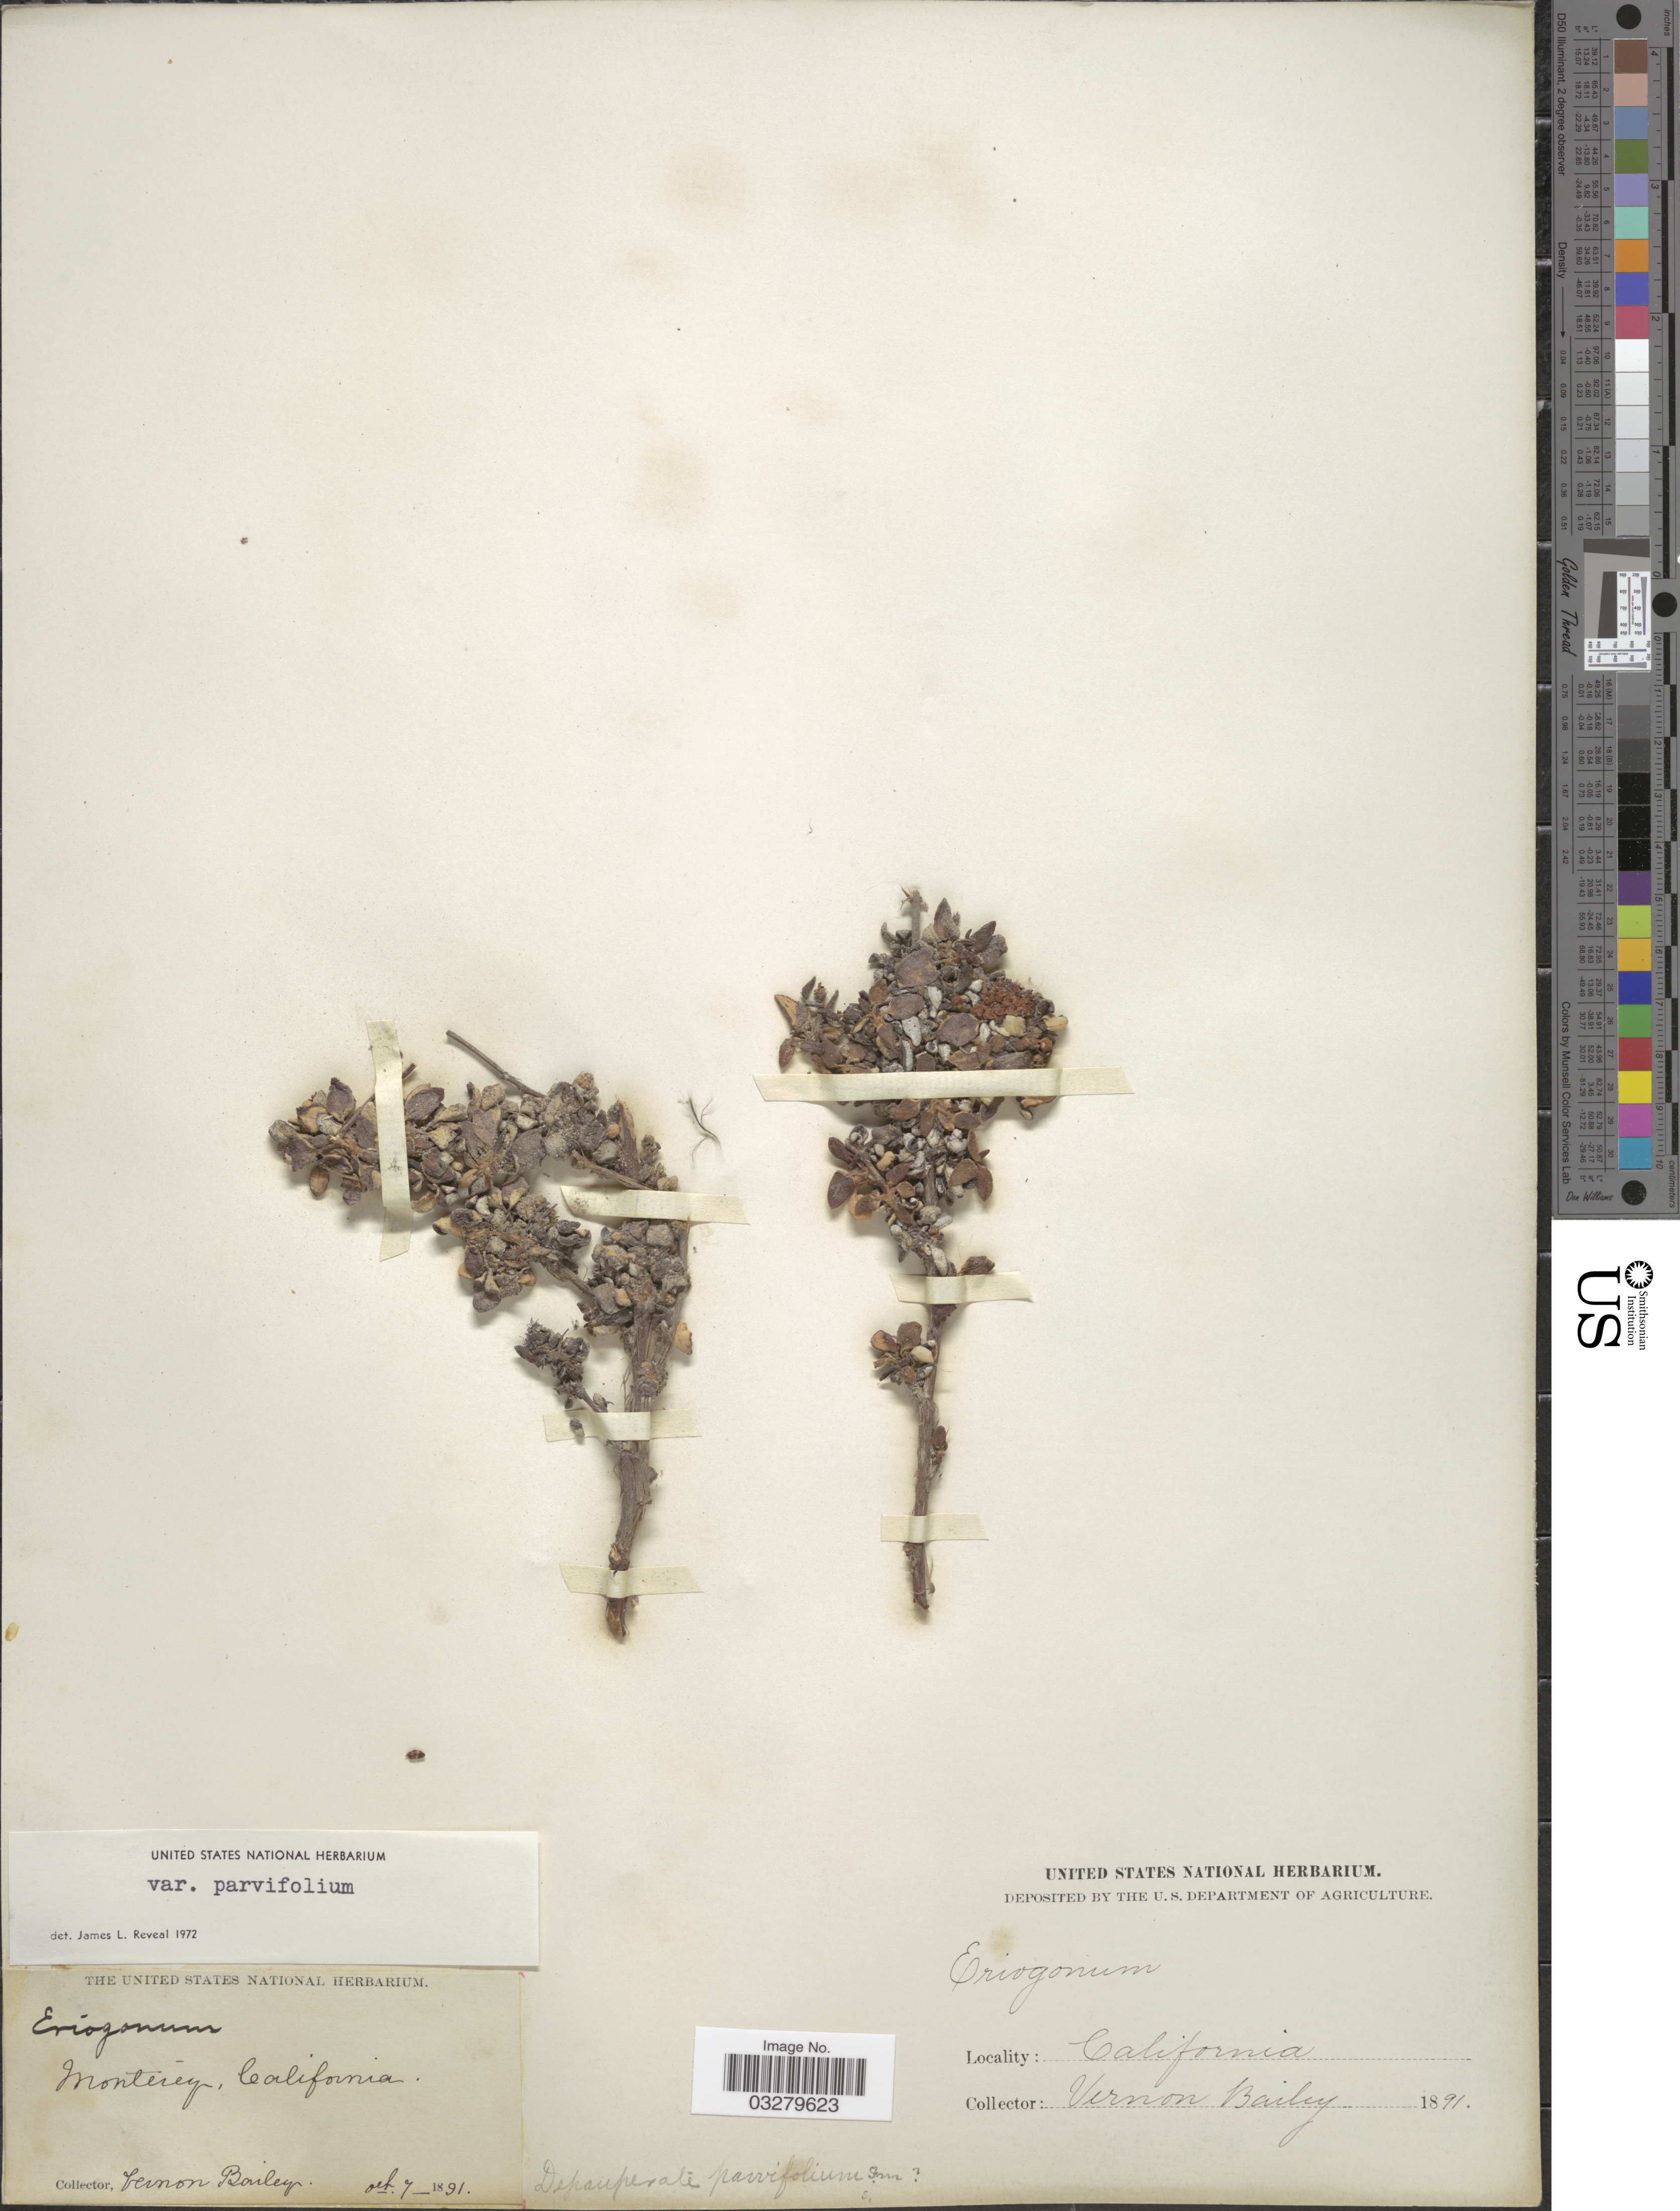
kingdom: Plantae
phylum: Tracheophyta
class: Magnoliopsida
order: Caryophyllales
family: Polygonaceae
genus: Eriogonum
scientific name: Eriogonum parviflorum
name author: Nutt.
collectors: V. O. Bailey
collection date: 1891-10-07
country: United States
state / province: California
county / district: Monterey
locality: Monterey.